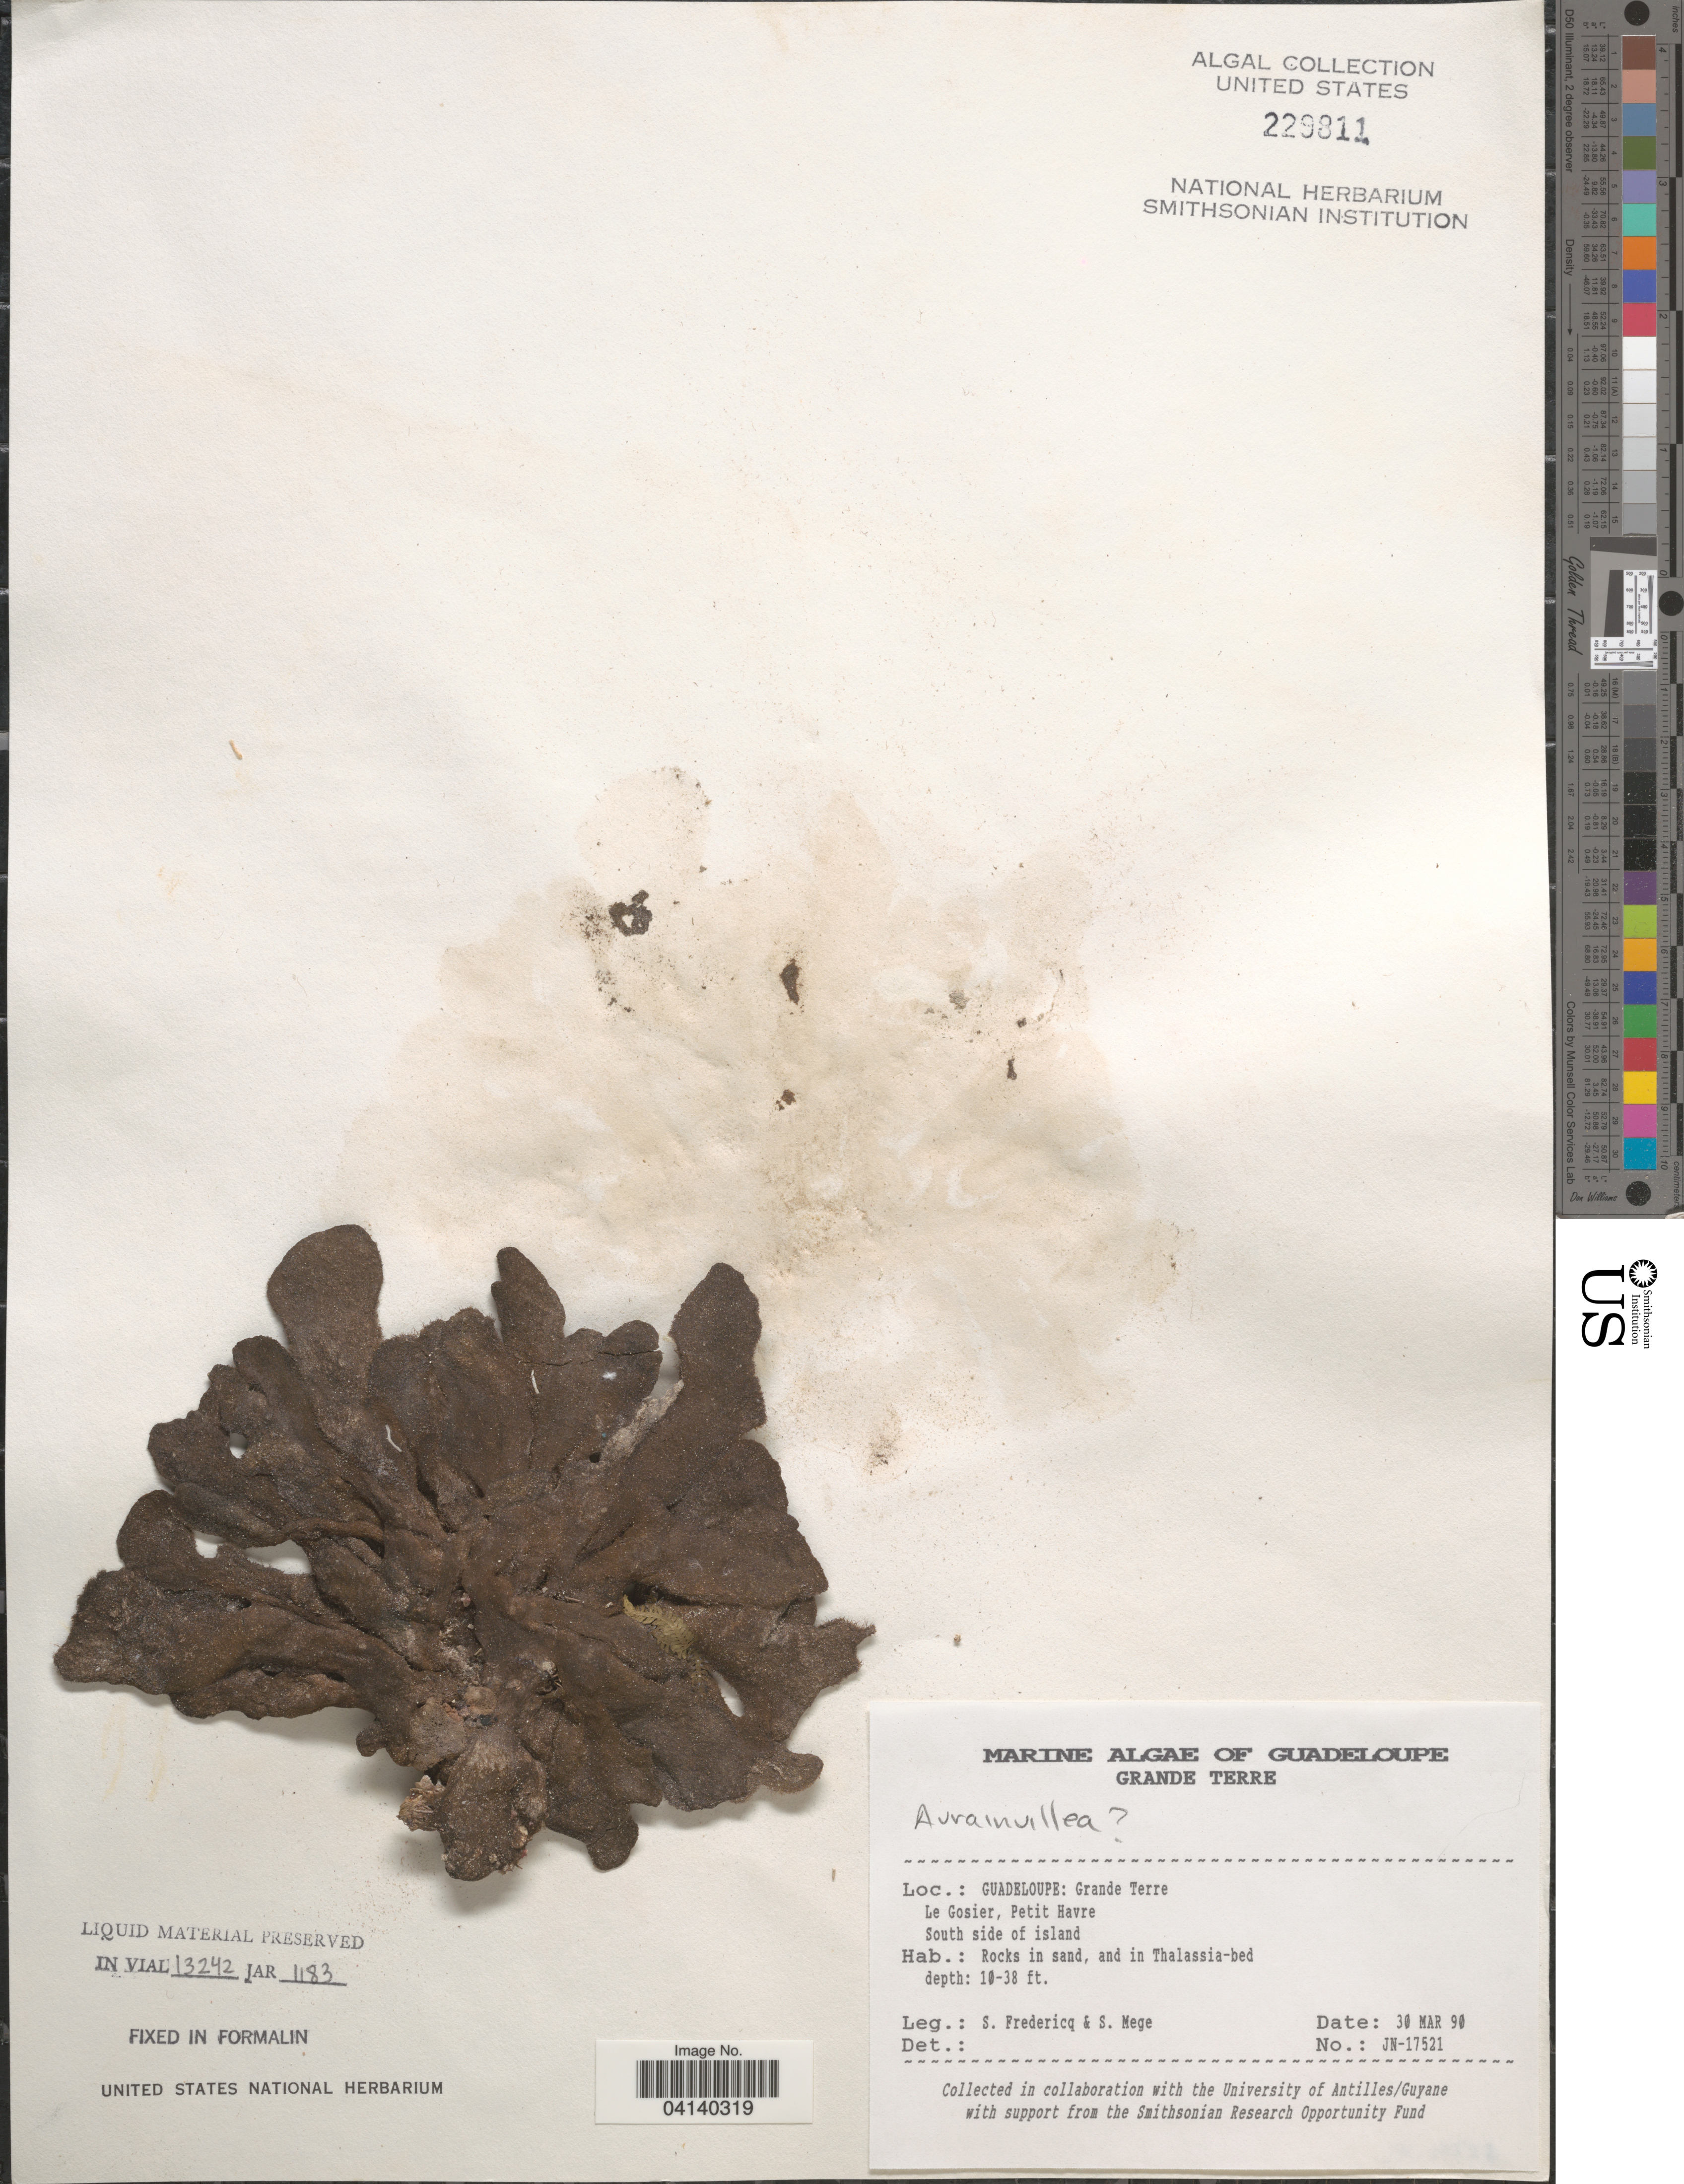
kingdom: Plantae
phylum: Chlorophyta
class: Ulvophyceae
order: Bryopsidales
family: Dichotomosiphonaceae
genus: Avrainvillea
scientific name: Avrainvillea sp.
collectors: S. Fredericq & S. Mege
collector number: JN-17521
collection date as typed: Transcribed d/m/y: 30/3/90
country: Guadeloupe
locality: Grande Terre. Le Gosier, Petit Havre. South side of island.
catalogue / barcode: US 229811